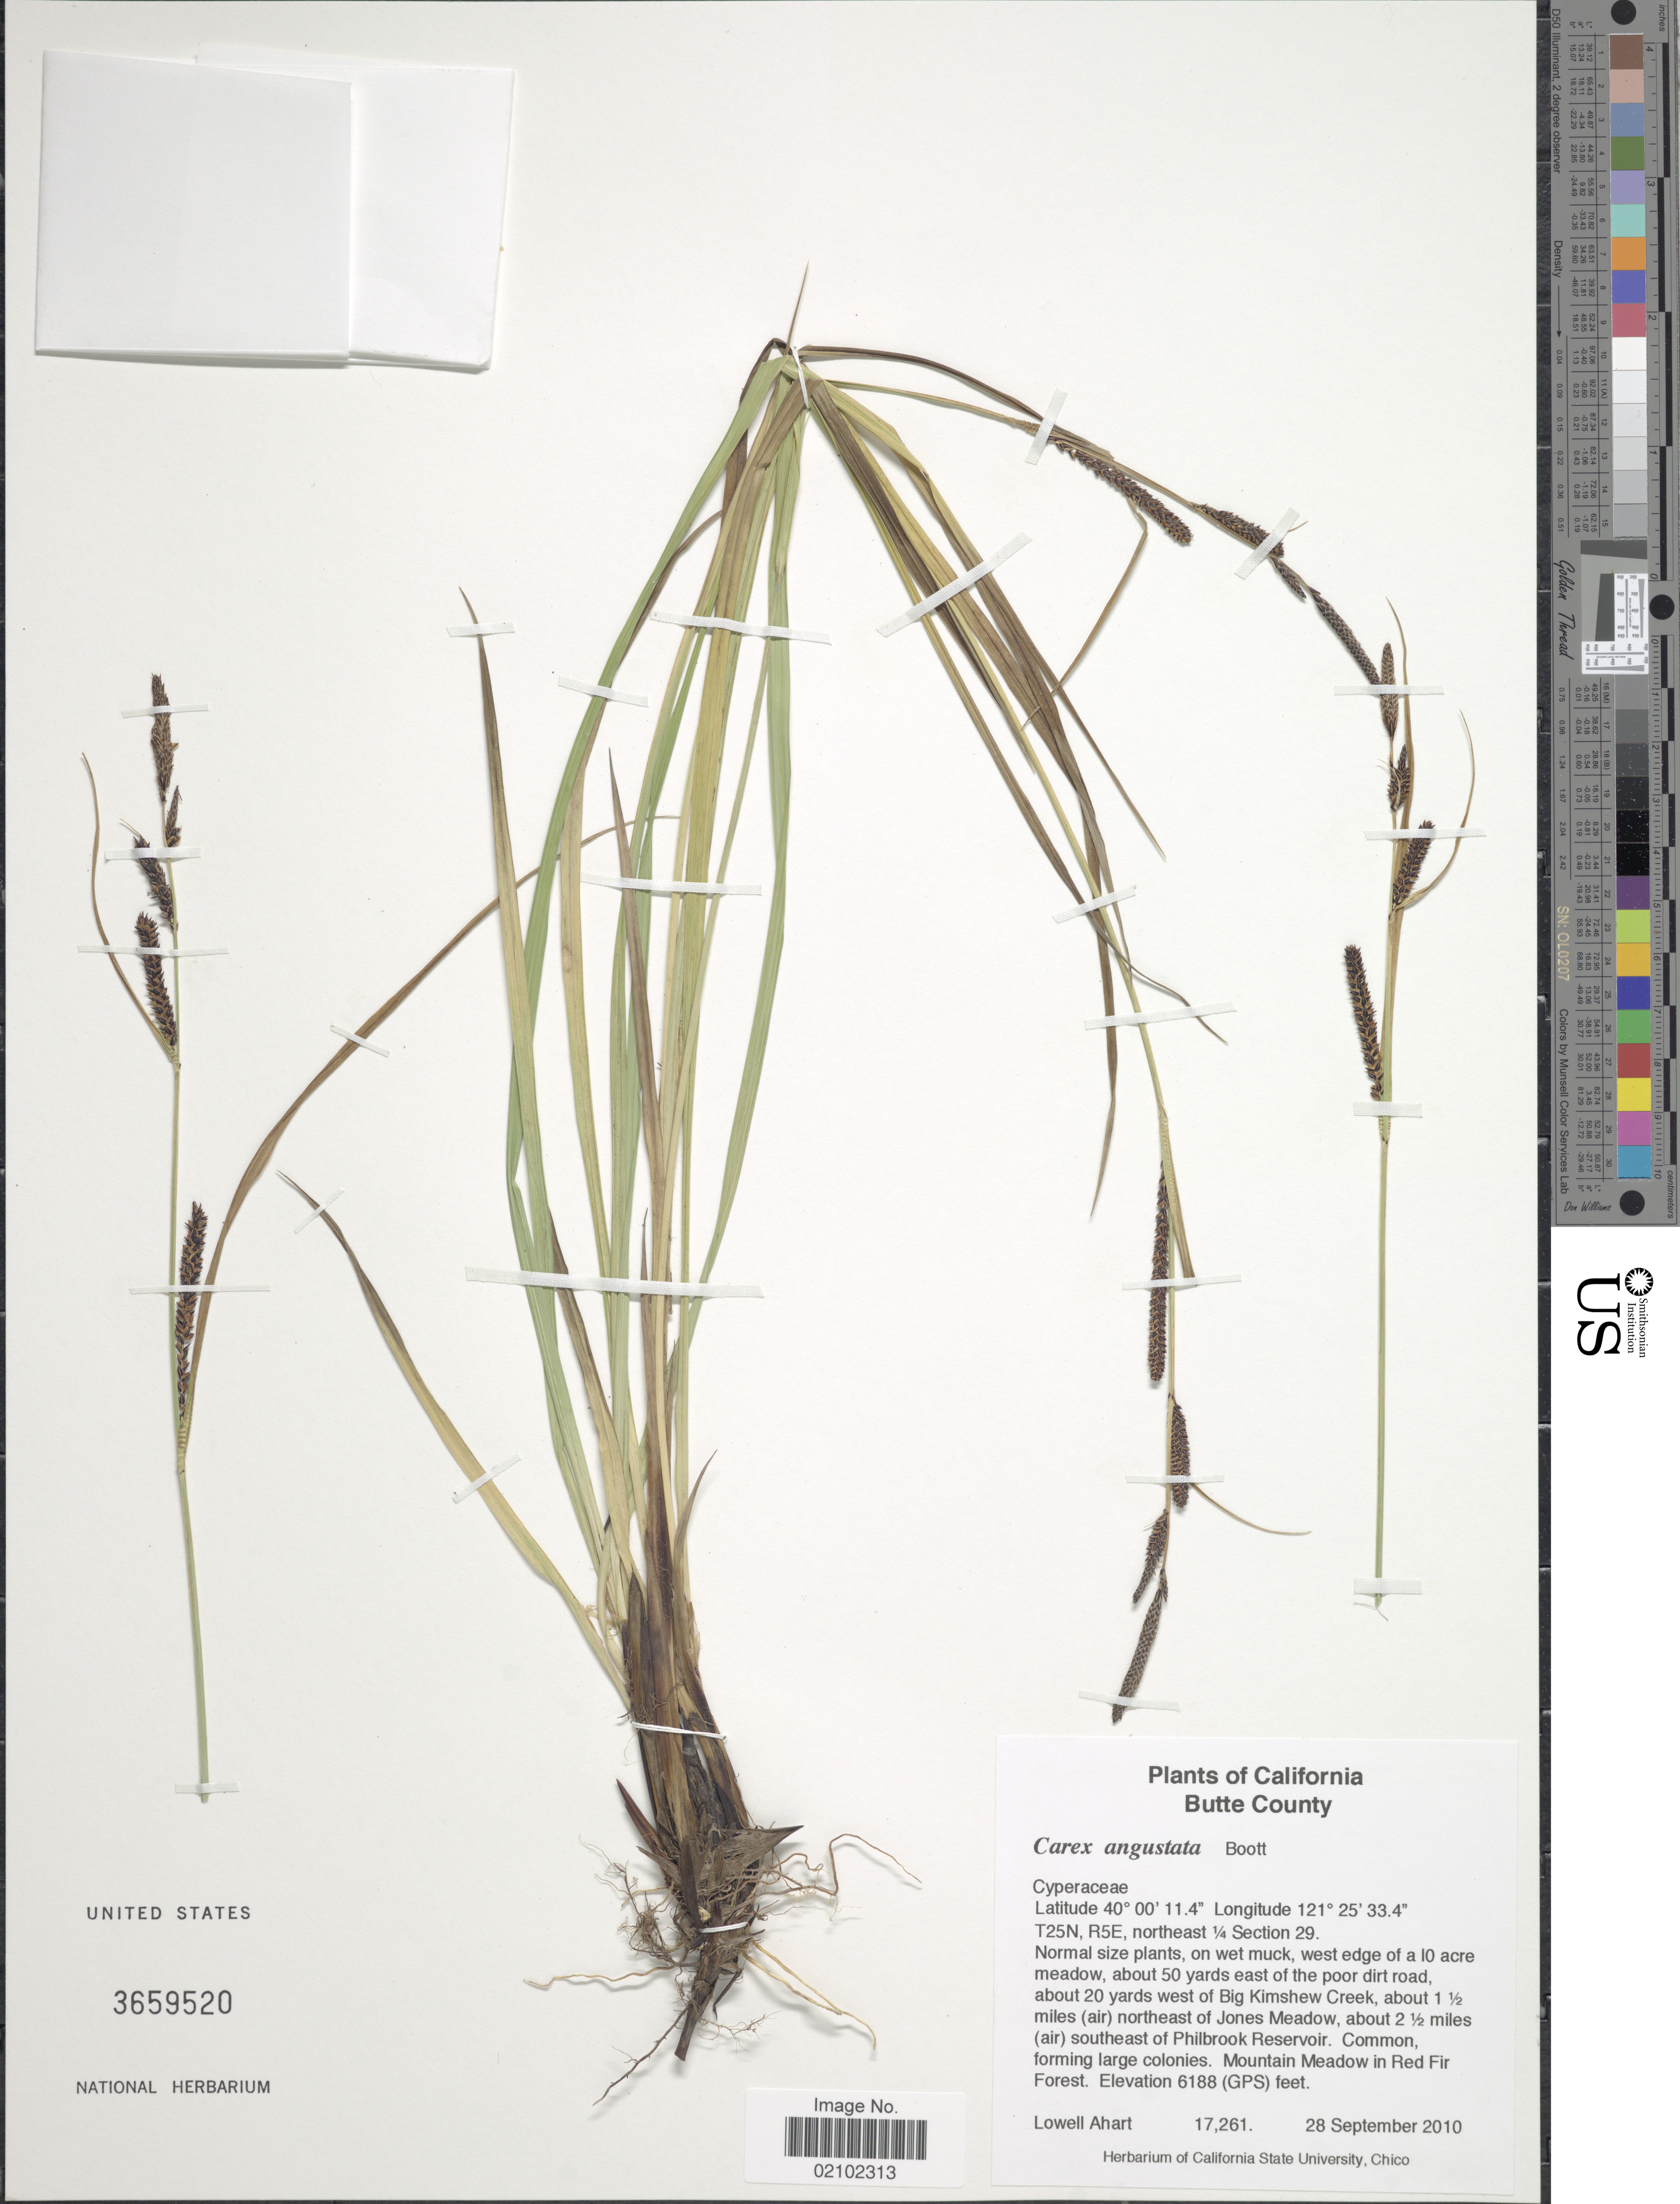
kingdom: Plantae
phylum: Tracheophyta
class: Liliopsida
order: Poales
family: Cyperaceae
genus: Carex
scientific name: Carex angustata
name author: Boott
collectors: L. Ahart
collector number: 17261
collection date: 2010-09-28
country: United States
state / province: California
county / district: Butte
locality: Butte County. T25N, R5E, northest 1/4 Section 29. west edge of a 10 acre meadow, about 50 yards east of the poor dirt road, about 20 yards west of Big hemshew Creek, about 1 1/2 miles (air) northeast of Jones Meadow, about 2 1/2 miles (air) southeast of Philbrook Reservoir. Mountain Meadow in Red Fir Forest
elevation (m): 1886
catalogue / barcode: US 3659520